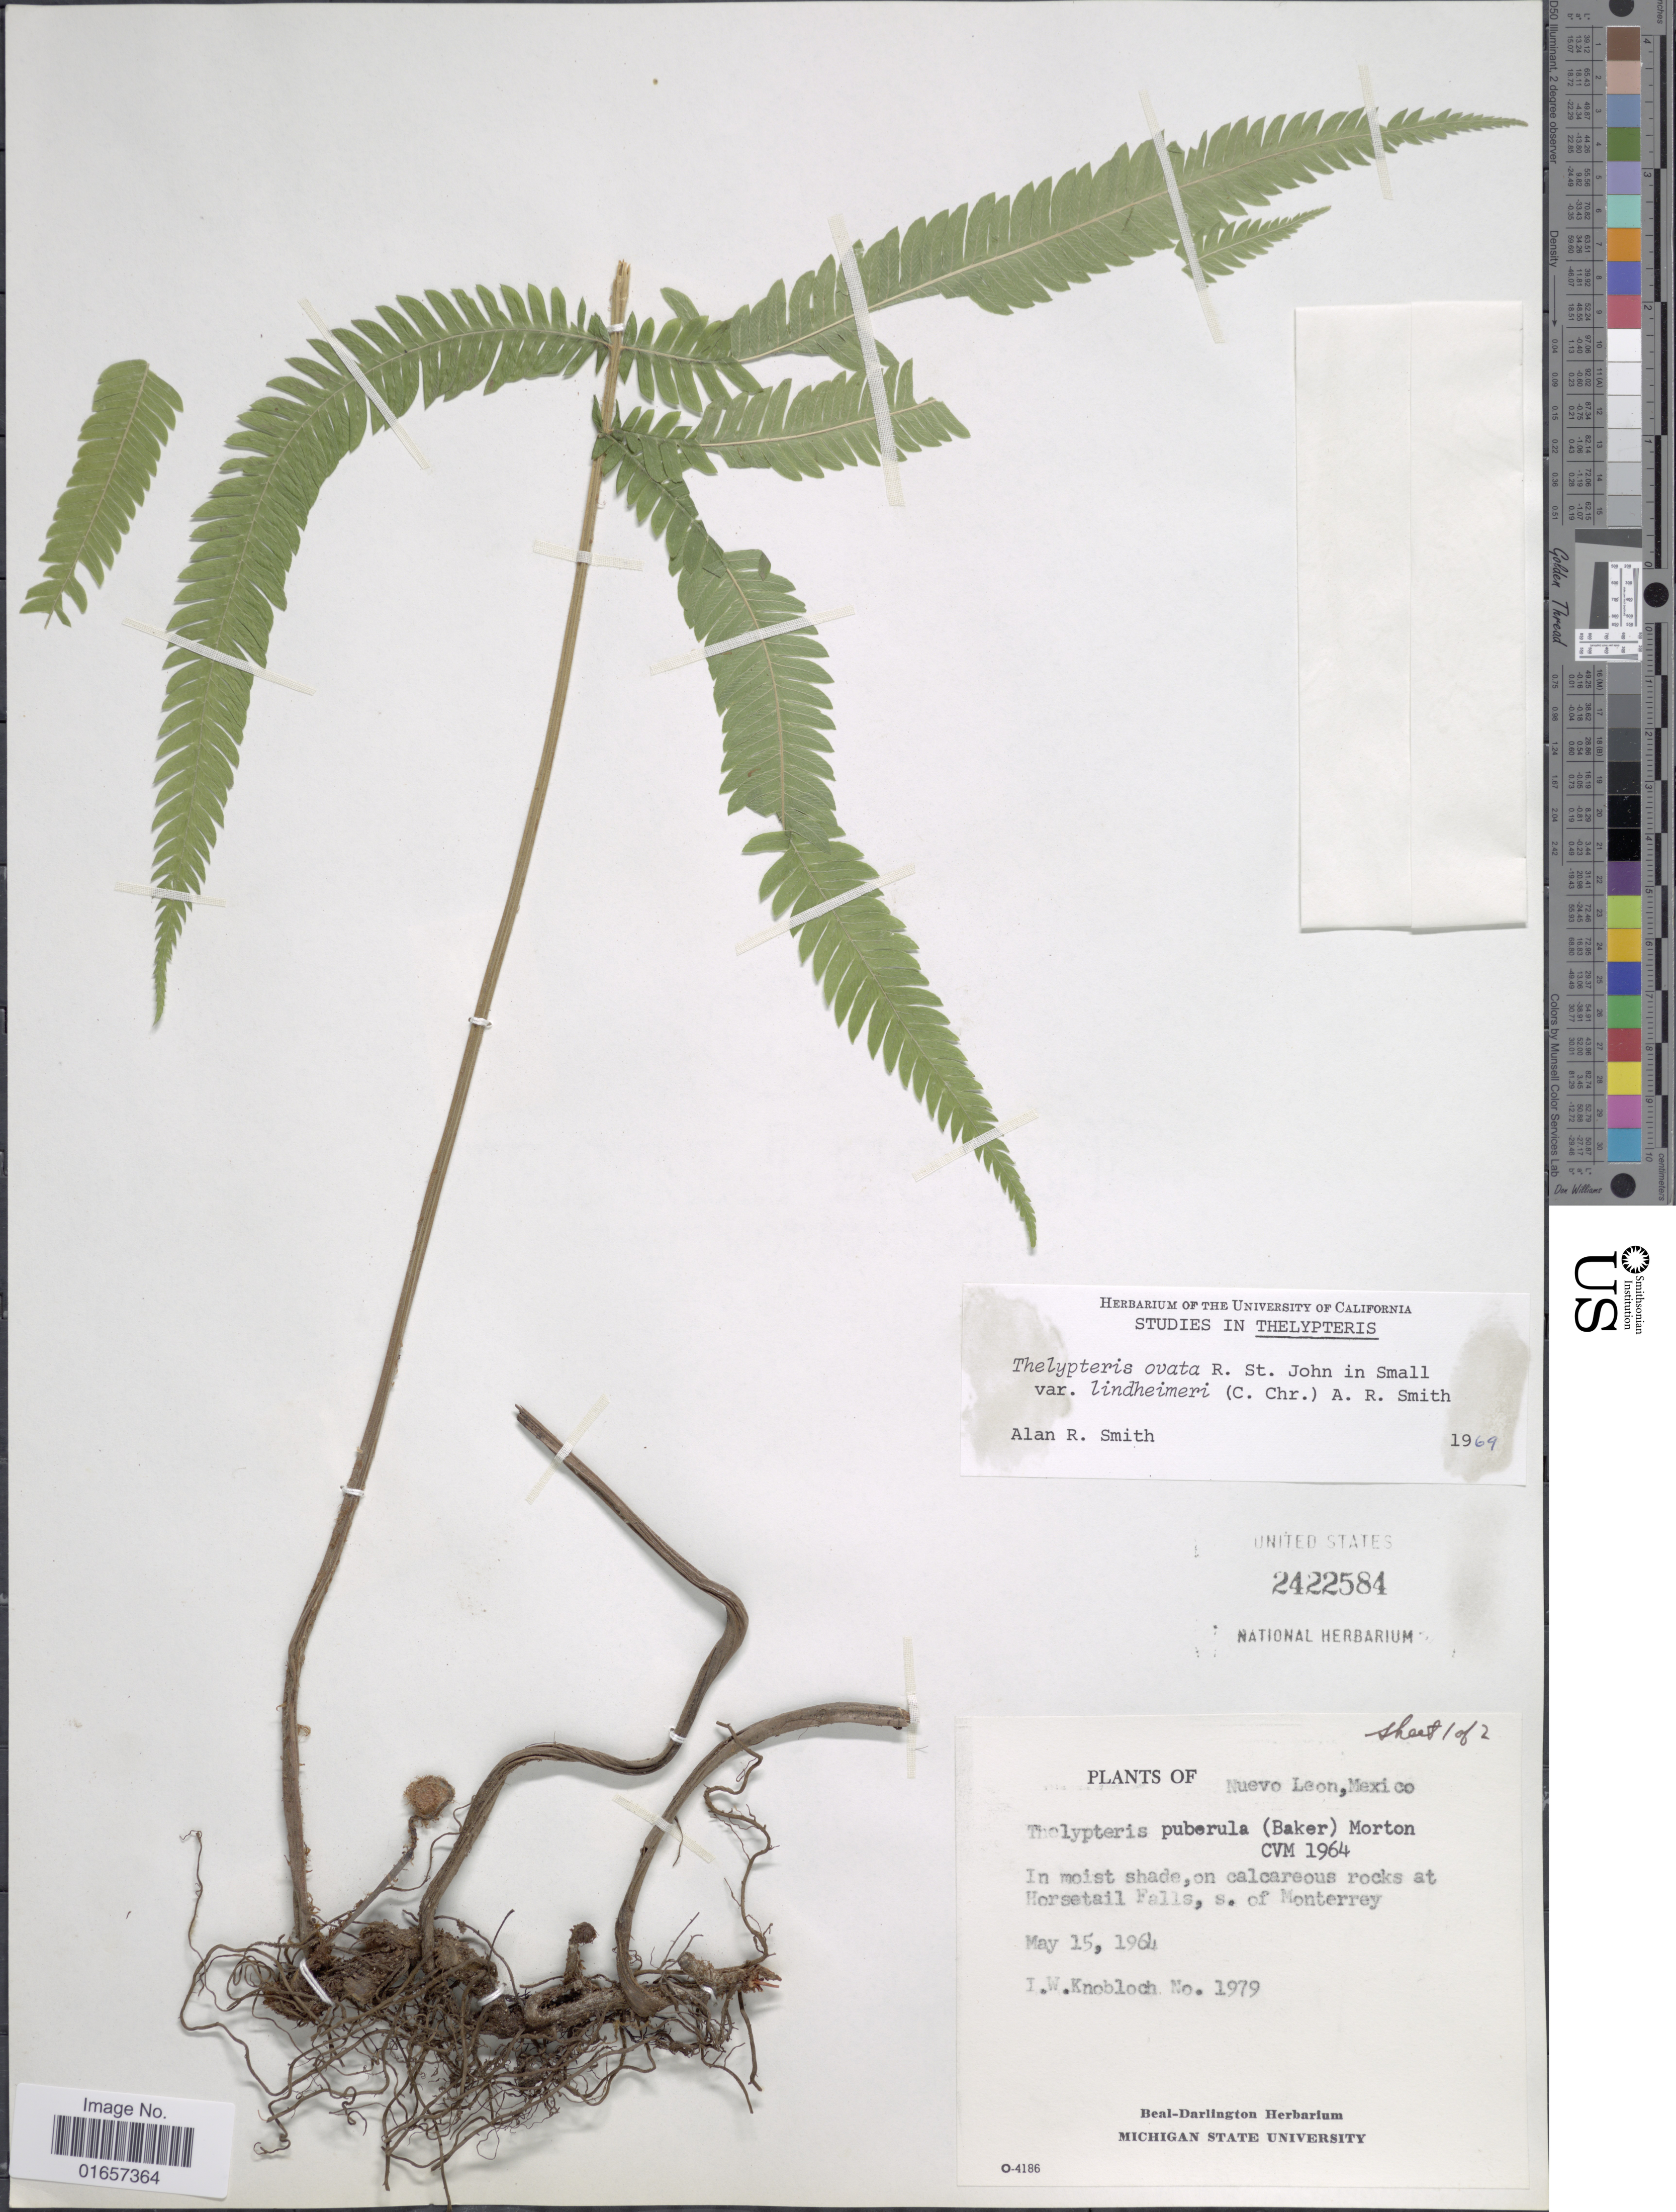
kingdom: Plantae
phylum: Tracheophyta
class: Polypodiopsida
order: Polypodiales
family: Thelypteridaceae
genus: Christella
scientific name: Christella ovata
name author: (R.P. St. John) Á. Löve & D. Löve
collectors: I. W. Knobloch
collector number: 1979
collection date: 1964-05-15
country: Mexico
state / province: Nuevo León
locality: Mexico, Nuevo León, on calcareous rocks, at Horsetail Falls, s. of Monterrey.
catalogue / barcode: US 2422584